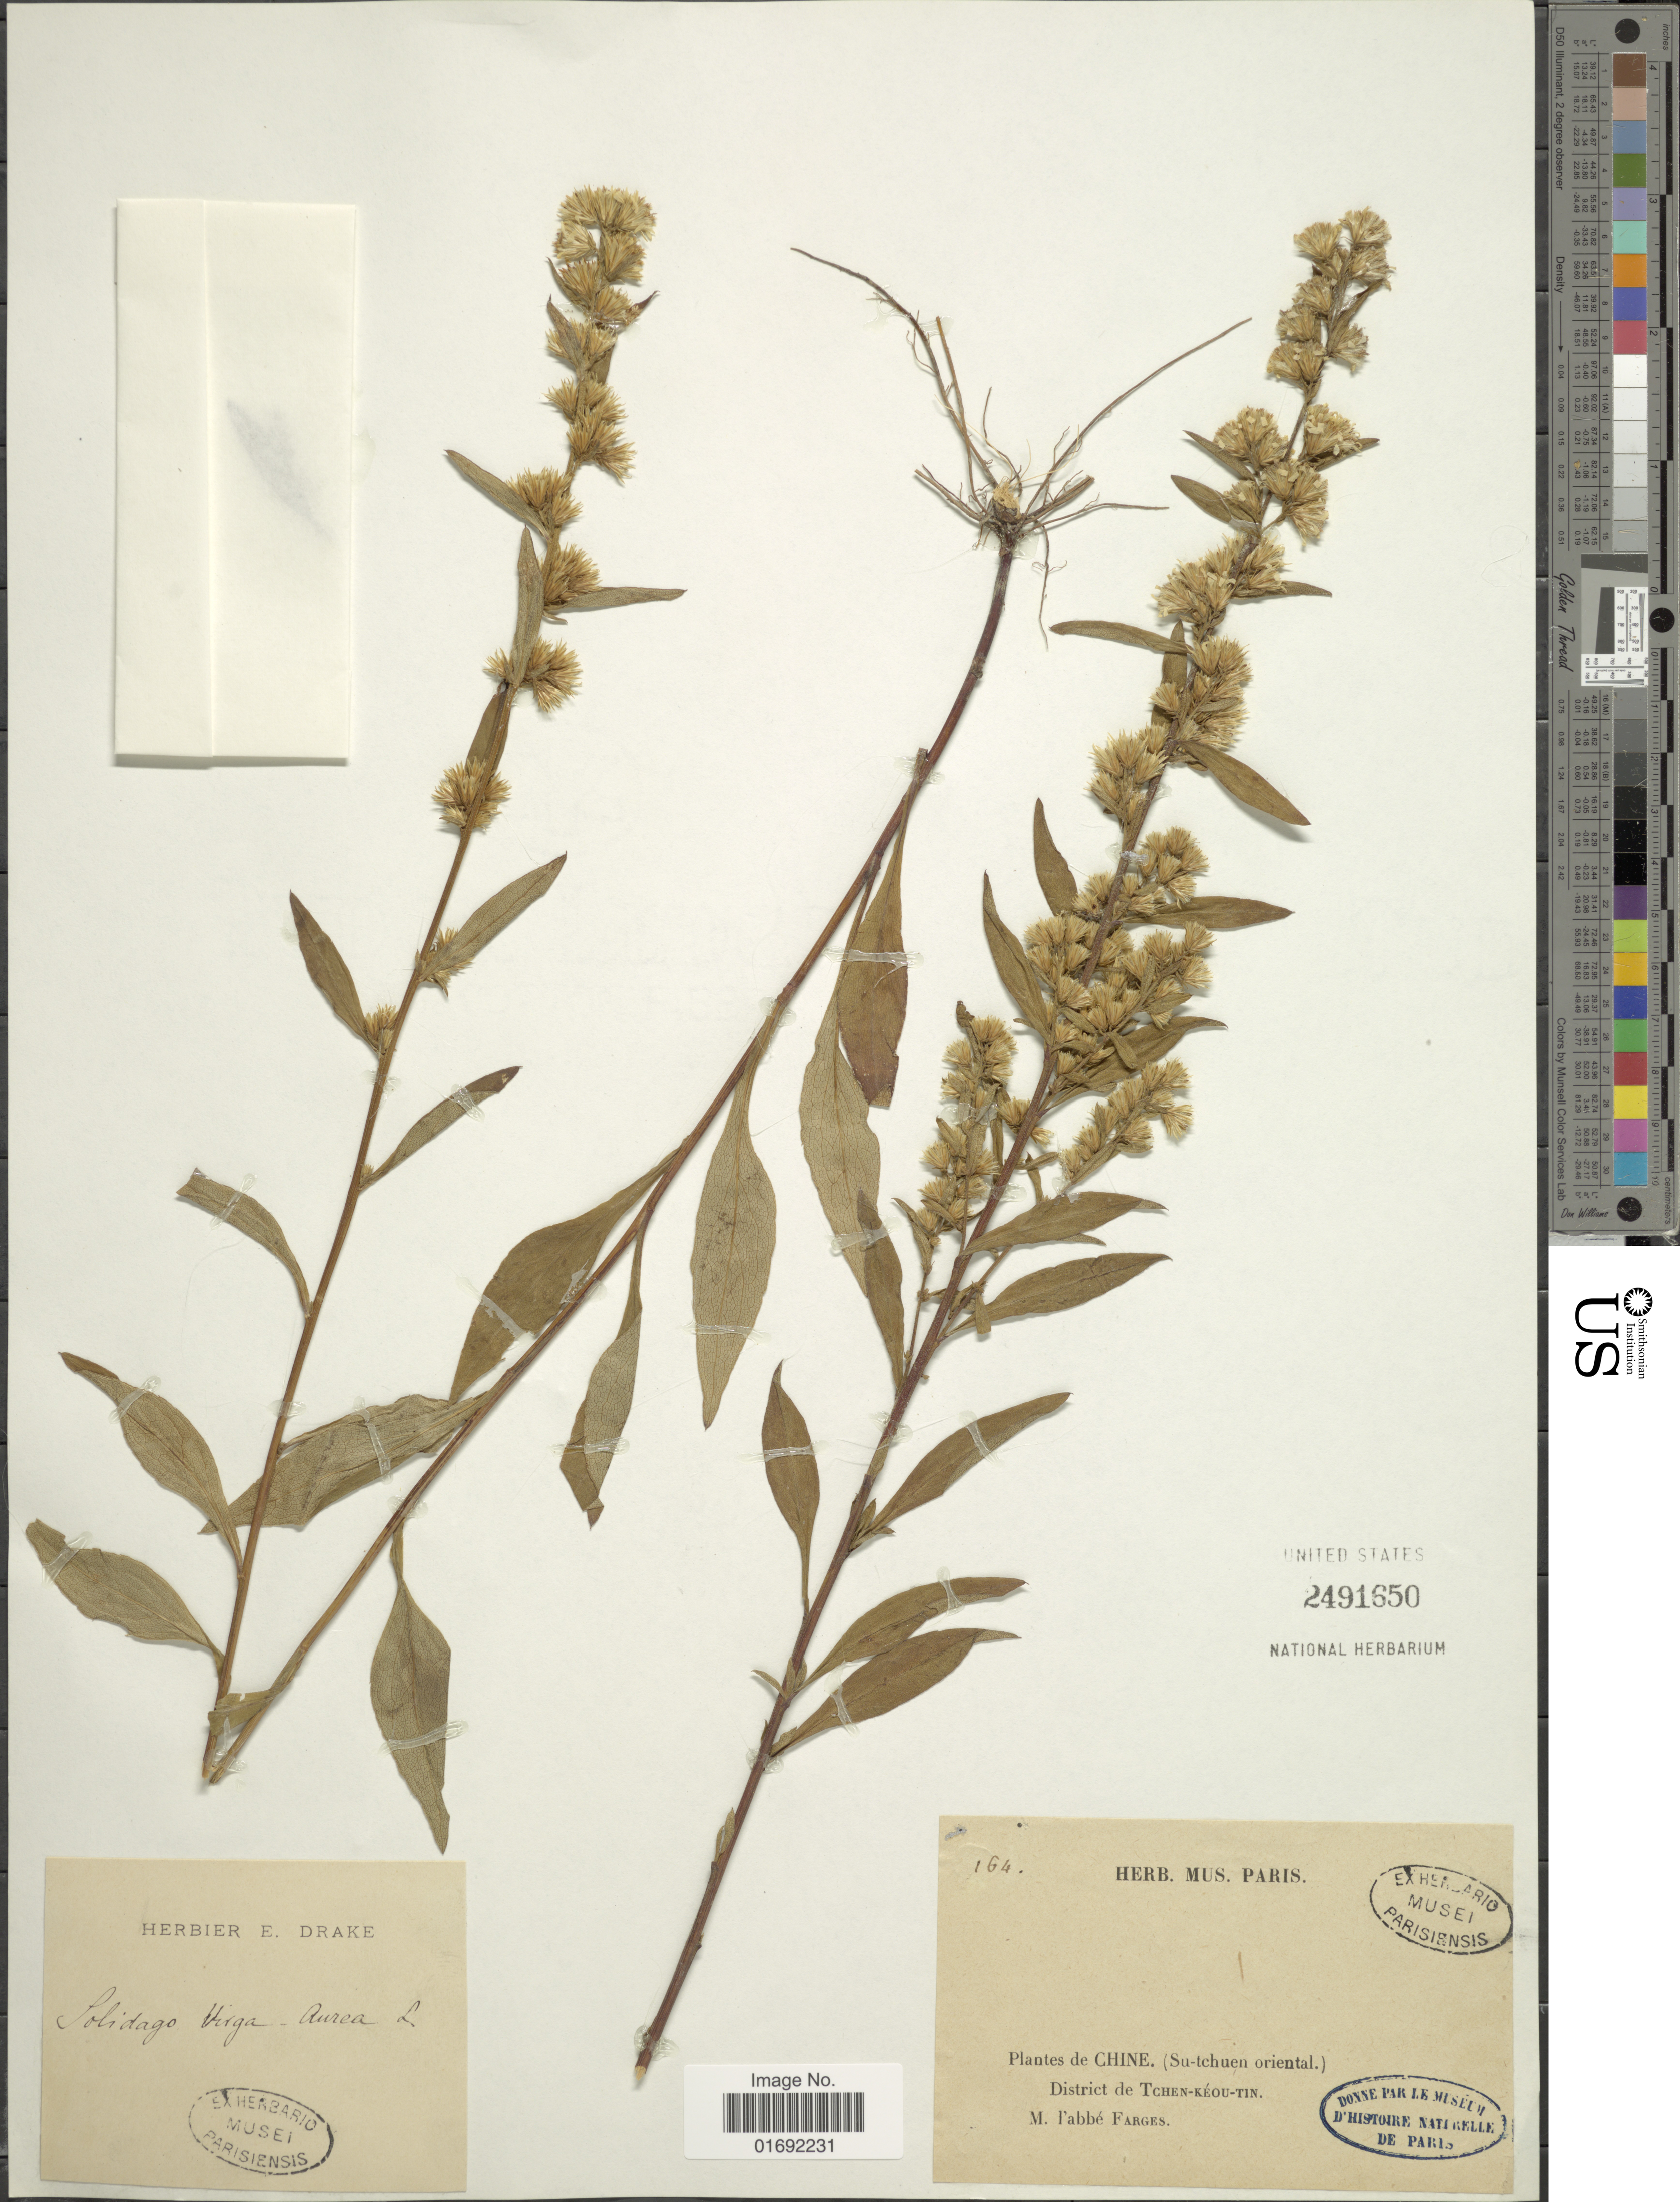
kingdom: Plantae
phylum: Tracheophyta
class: Magnoliopsida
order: Asterales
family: Asteraceae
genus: Solidago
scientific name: Solidago virgaurea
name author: L.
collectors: M. Farges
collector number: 164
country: China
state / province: Sichuan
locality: Su-tchuen oriental, District de Tchen-Keou-Tin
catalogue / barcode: US 2491650